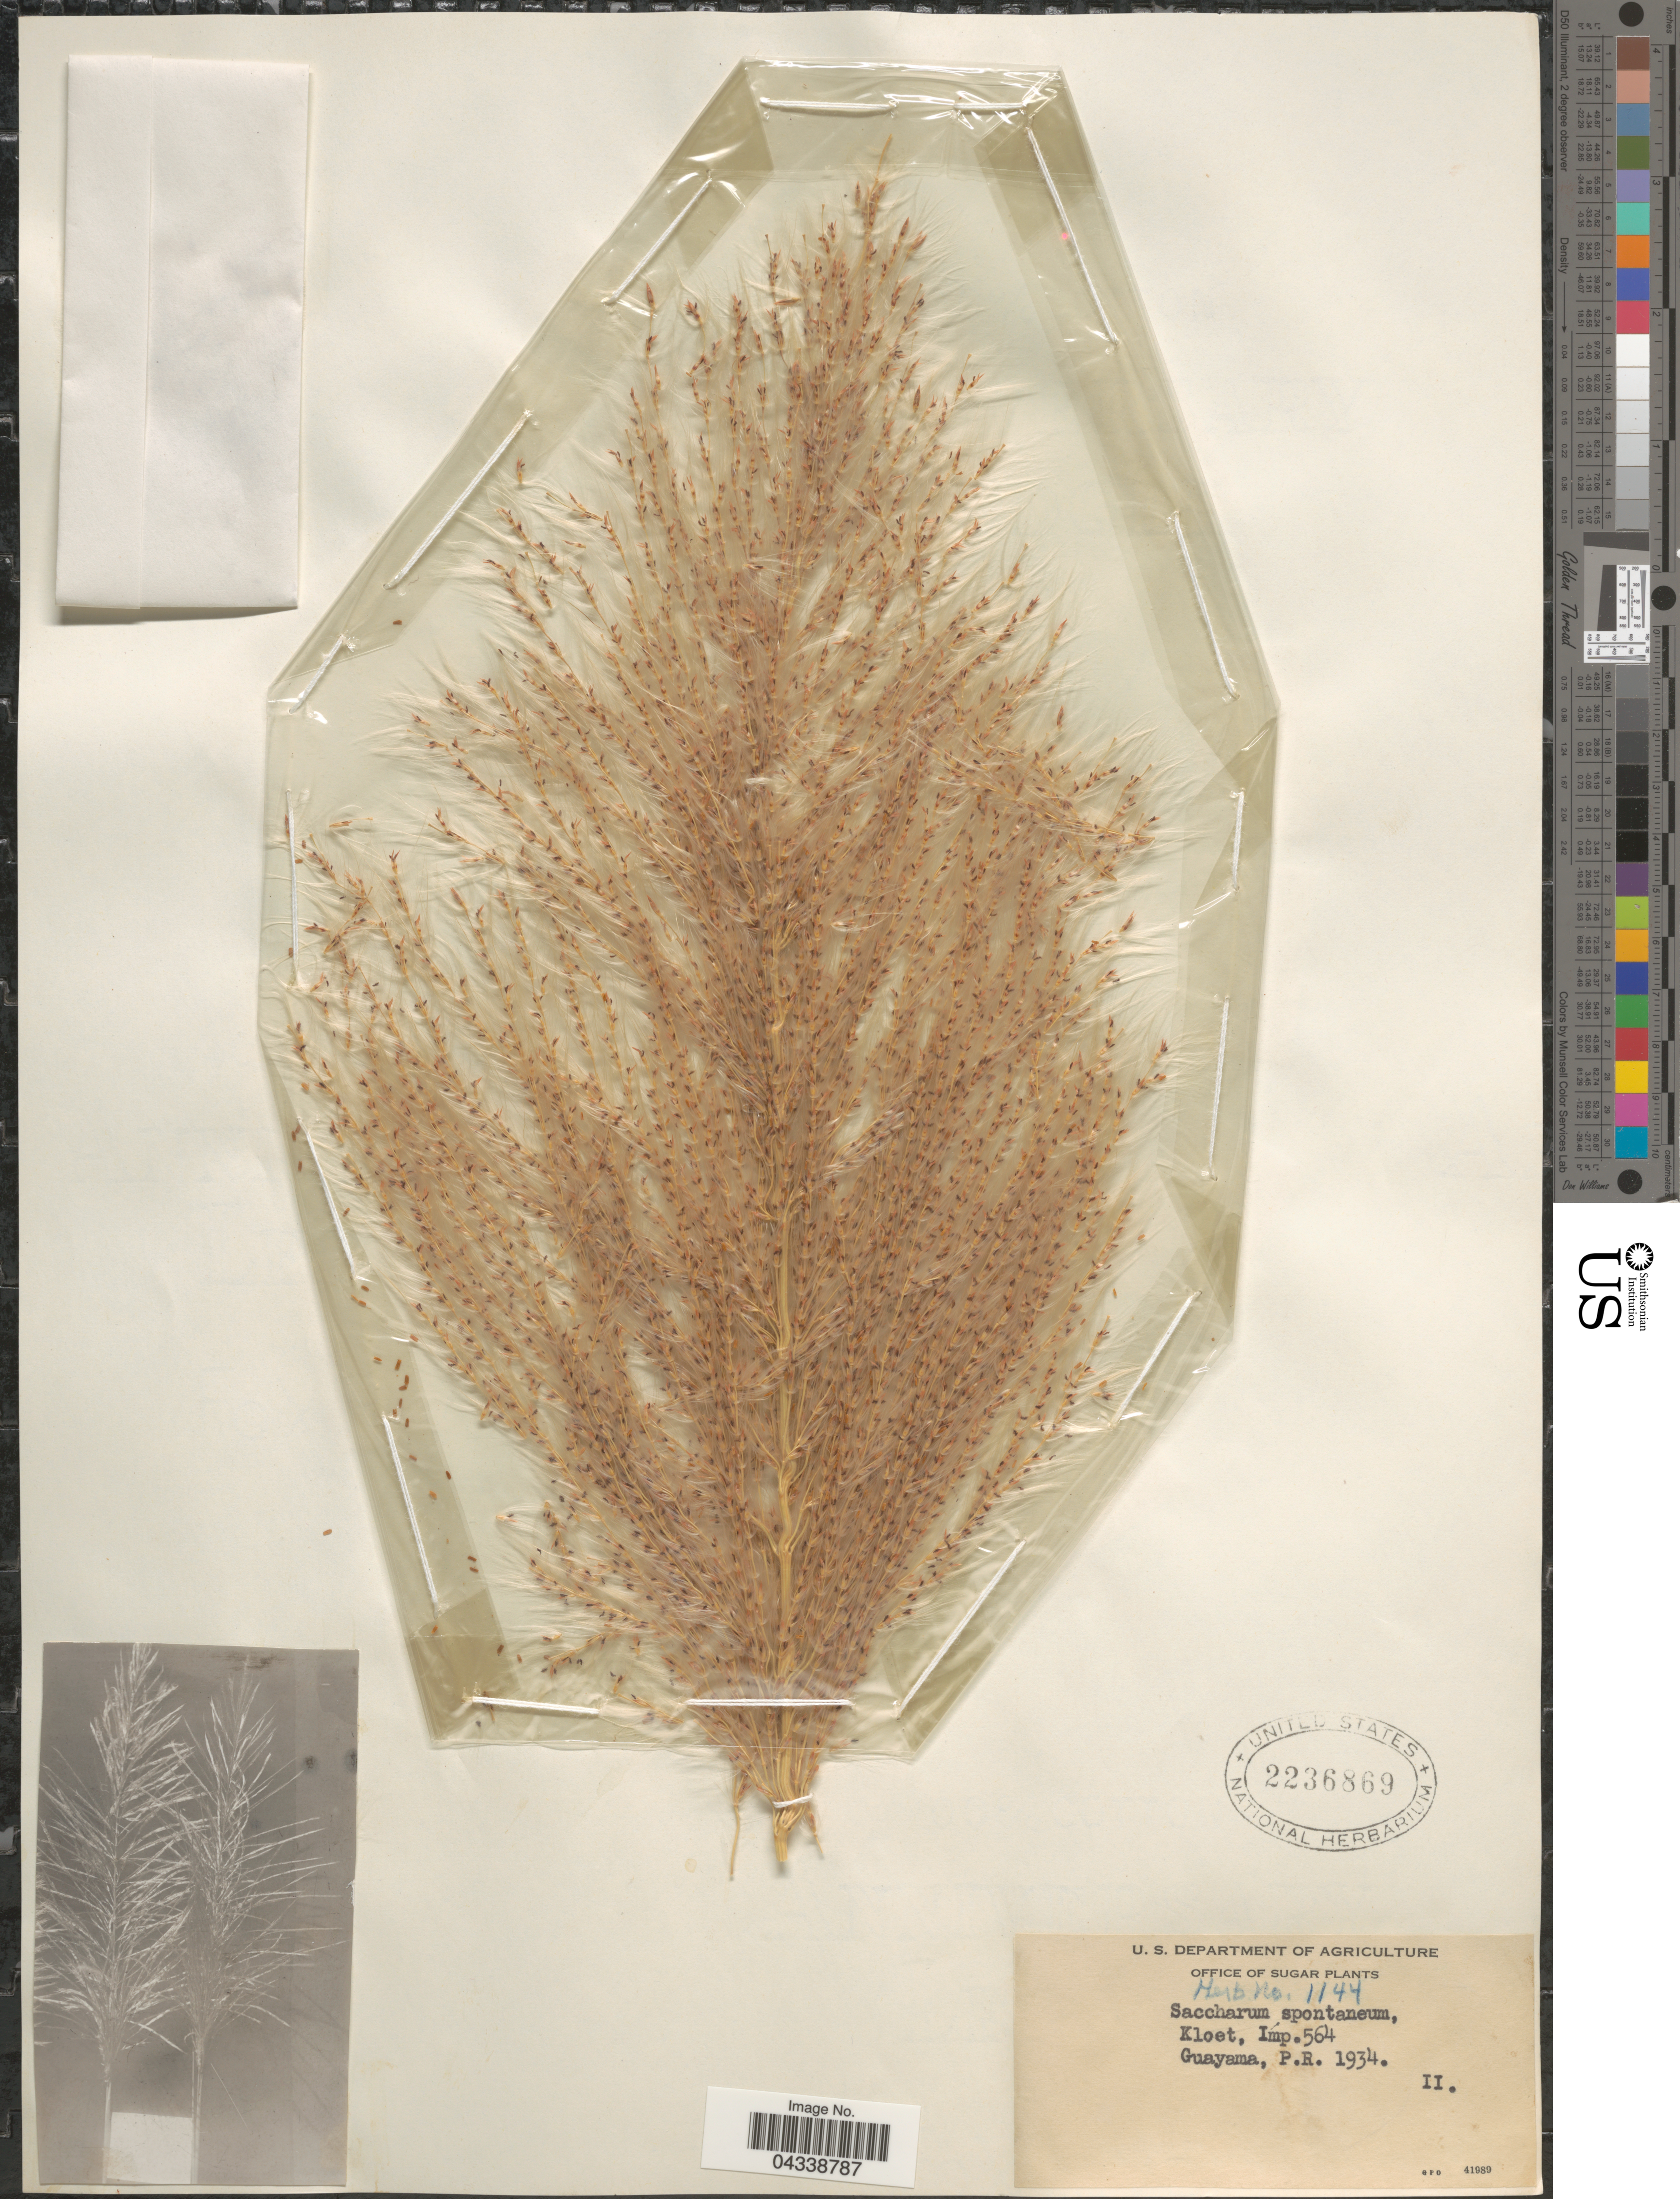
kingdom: Plantae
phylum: Tracheophyta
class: Liliopsida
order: Poales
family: Poaceae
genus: Saccharum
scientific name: Saccharum spontaneum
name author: L.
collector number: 1144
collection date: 1934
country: Puerto Rico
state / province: Guayama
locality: Imp.564. P.R. [unsure placement]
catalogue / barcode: US 2236869